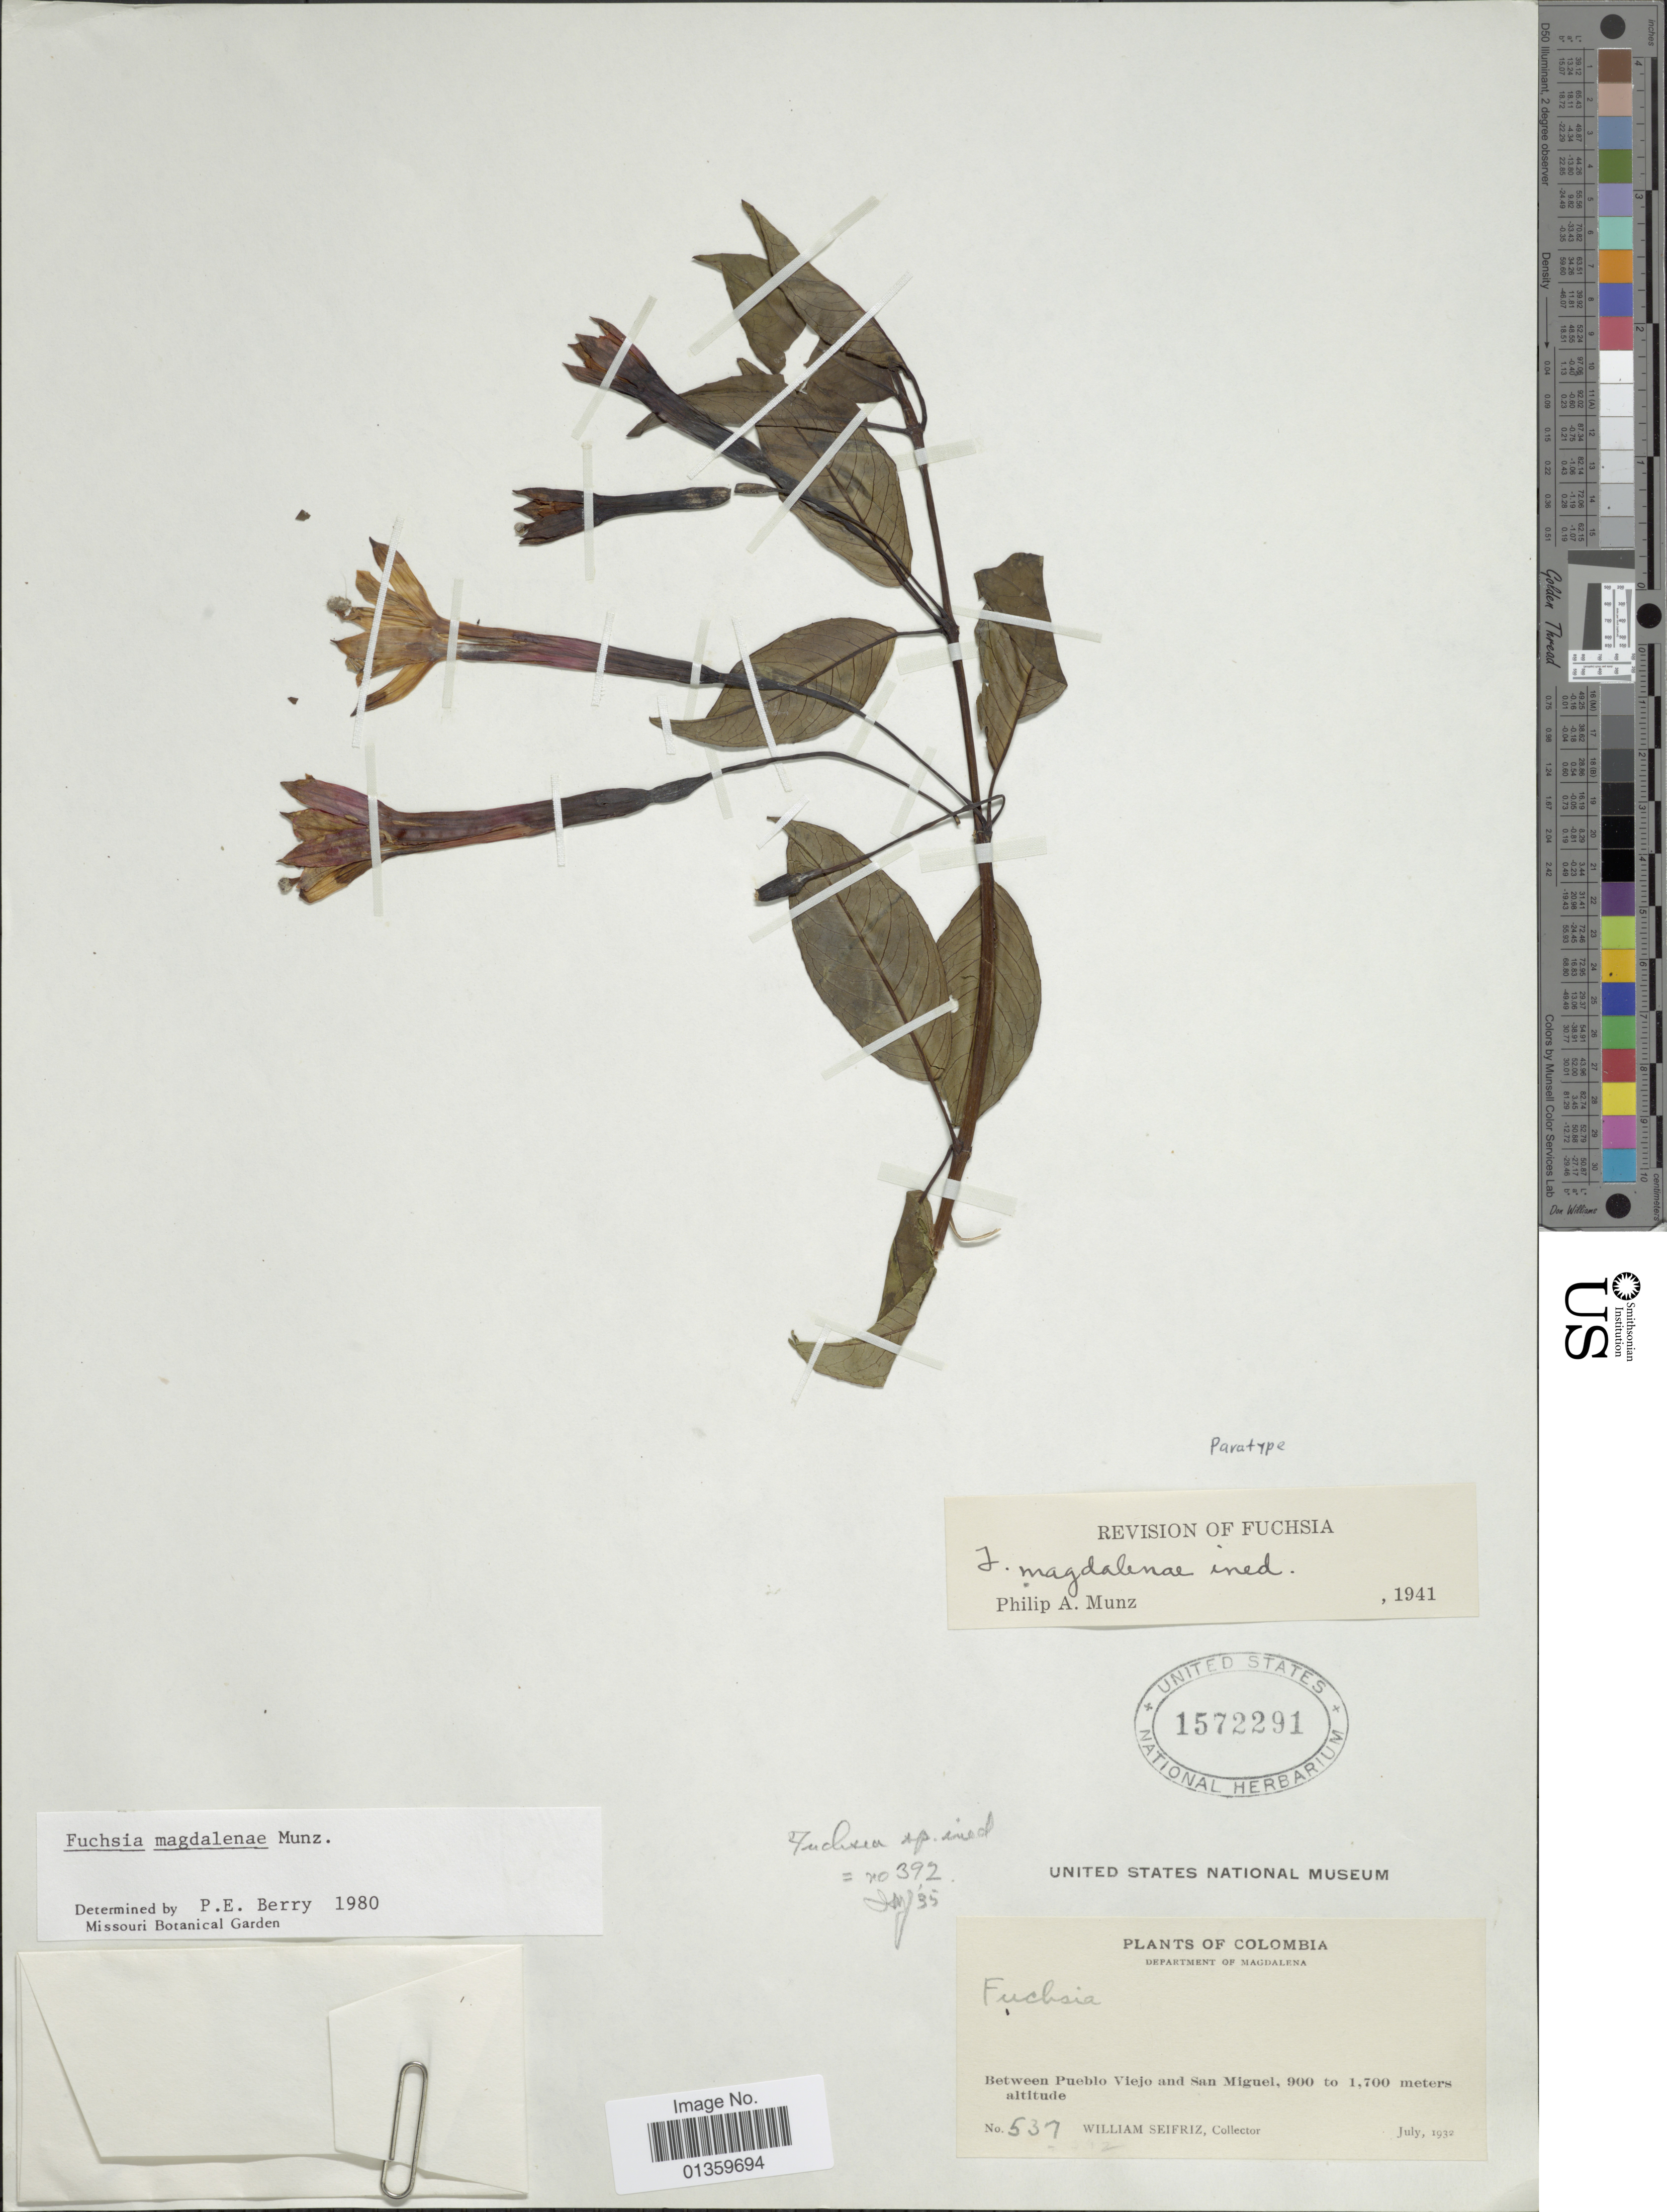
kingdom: Plantae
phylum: Tracheophyta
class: Magnoliopsida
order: Myrtales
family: Onagraceae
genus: Fuchsia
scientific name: Fuchsia magdalenae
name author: Munz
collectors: W. Seifriz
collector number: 537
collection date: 1932-07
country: Colombia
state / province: Magdalena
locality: Between Pueblo Viejo and San Miguel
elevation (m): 900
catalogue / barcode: US 1572291